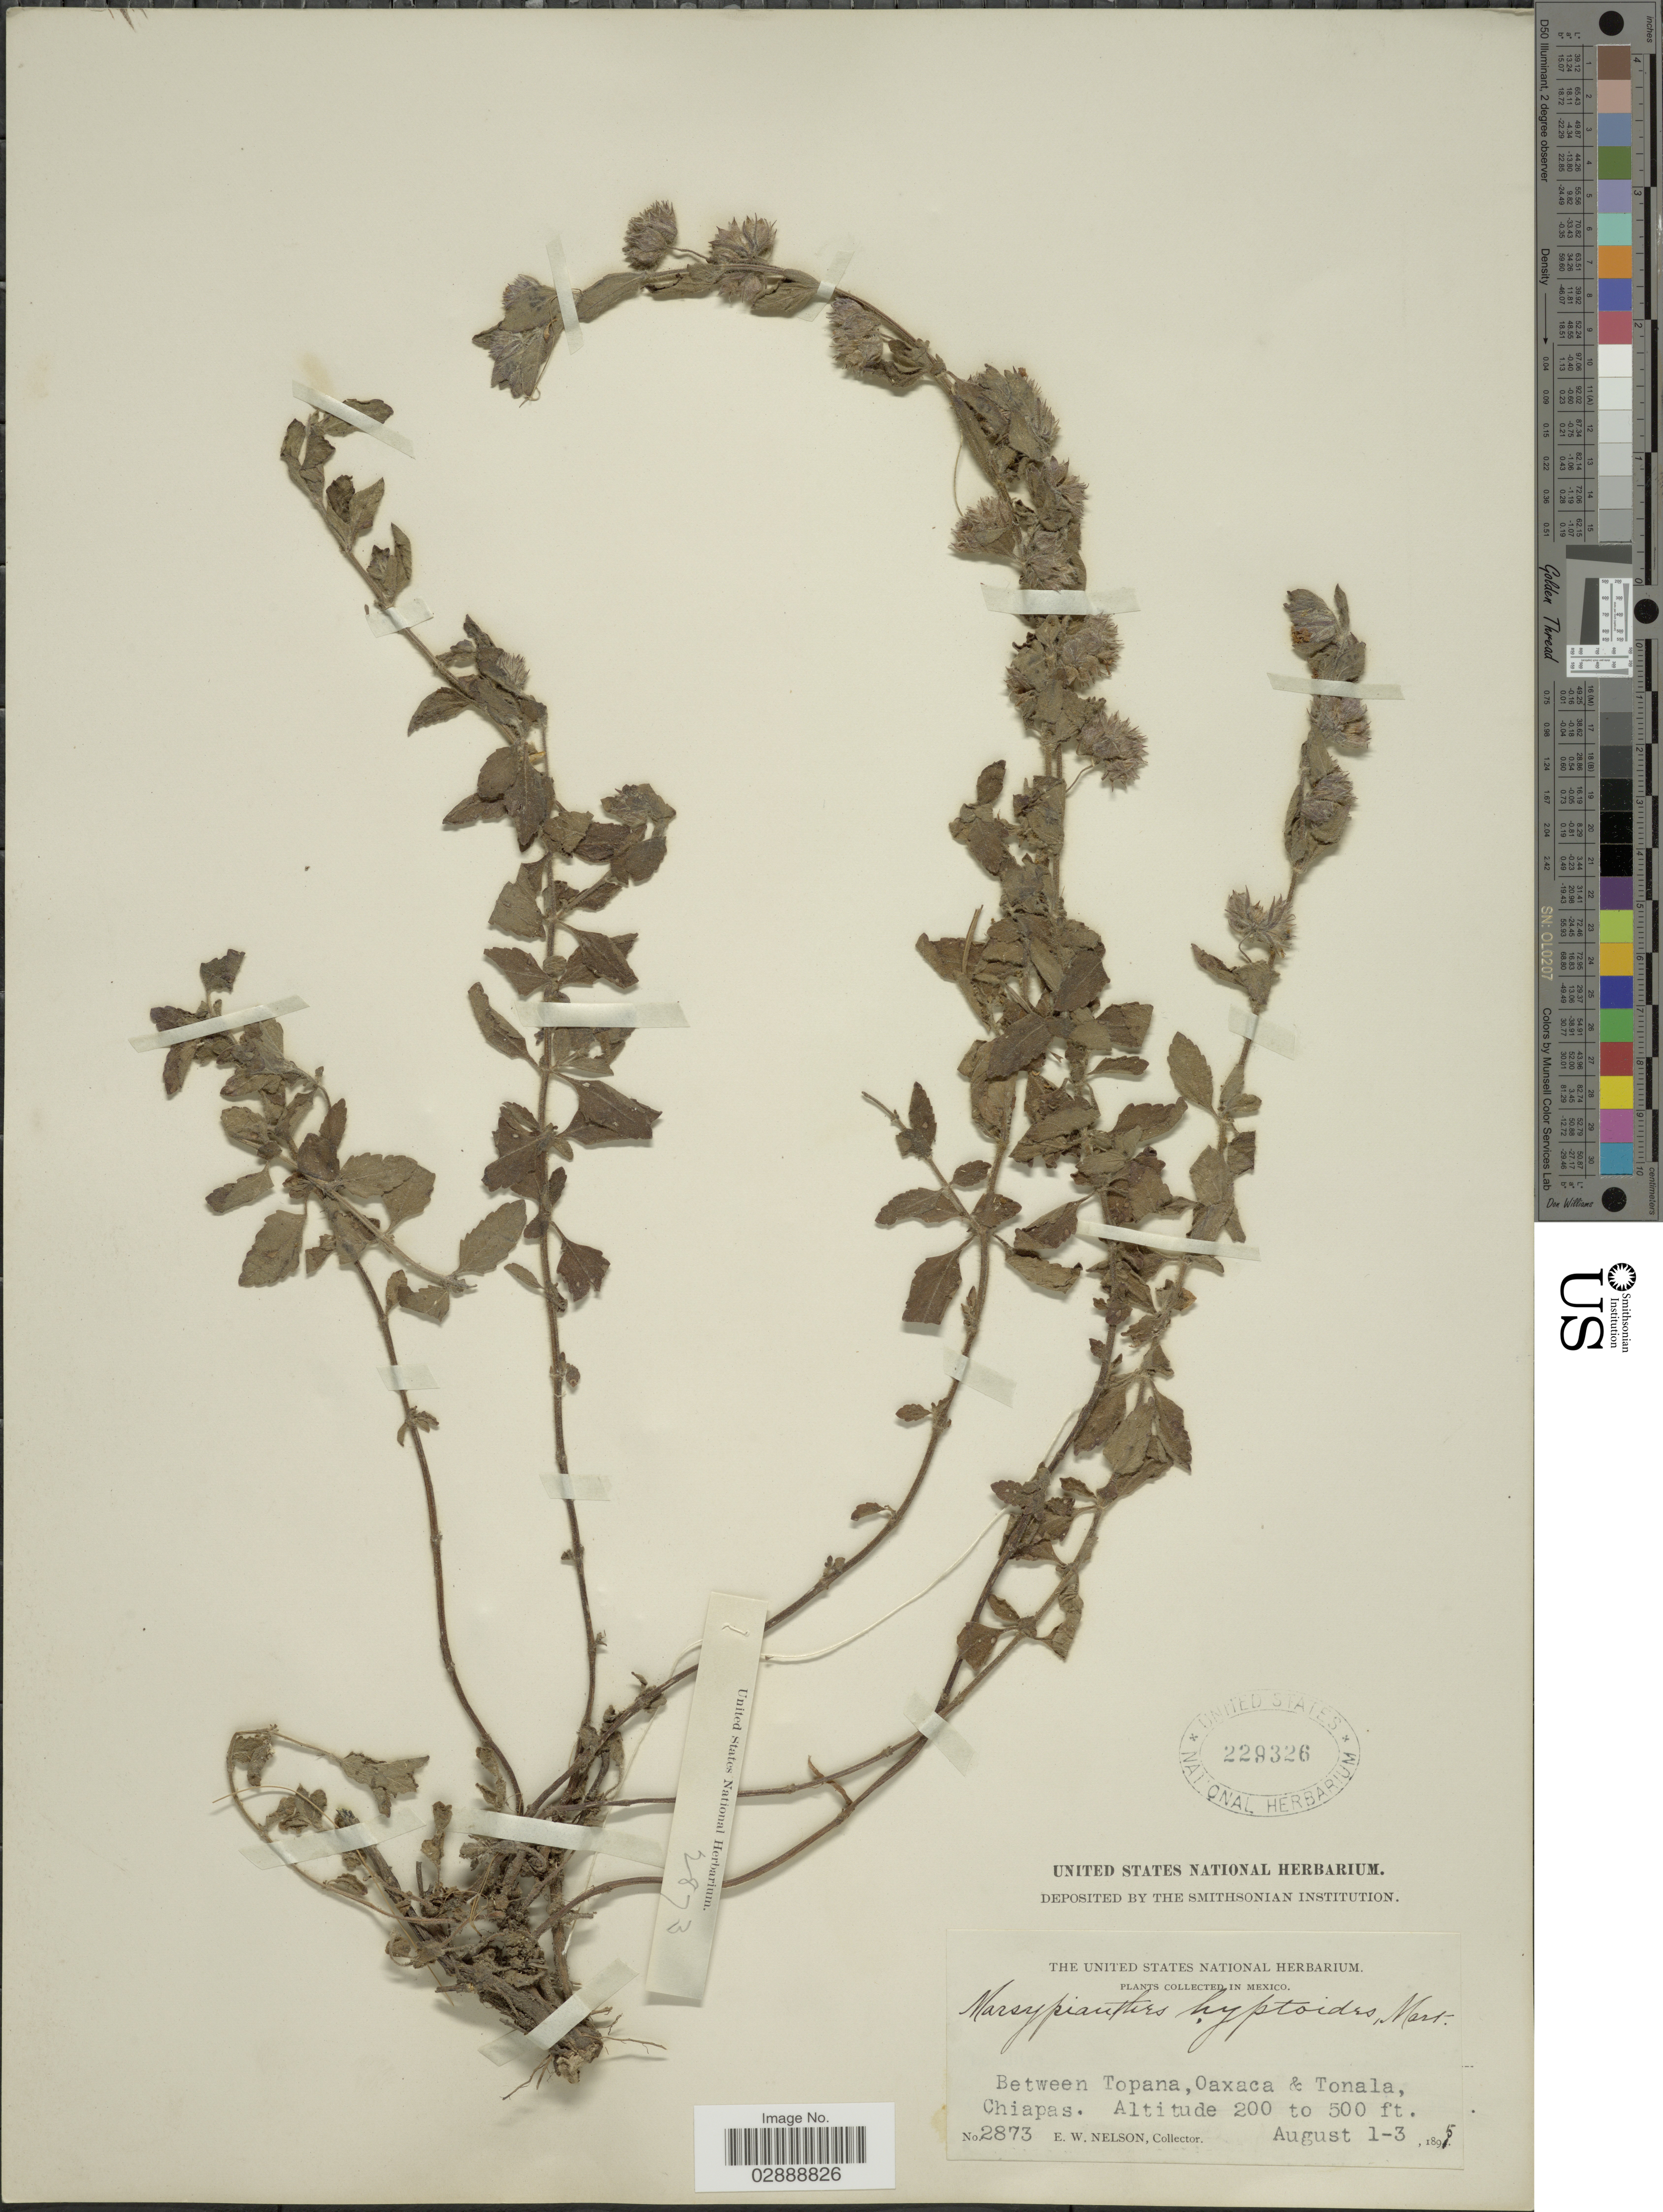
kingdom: Plantae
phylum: Tracheophyta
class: Magnoliopsida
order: Lamiales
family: Lamiaceae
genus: Marsypianthes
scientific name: Marsypianthes chamaedrys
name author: (Vahl) Kuntze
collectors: E. W. Nelson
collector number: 2873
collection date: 1895-08-01/1895-08-03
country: Mexico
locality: Between Topana, Oaxaca & Tonala, Chiapas.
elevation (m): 61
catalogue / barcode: US 229326